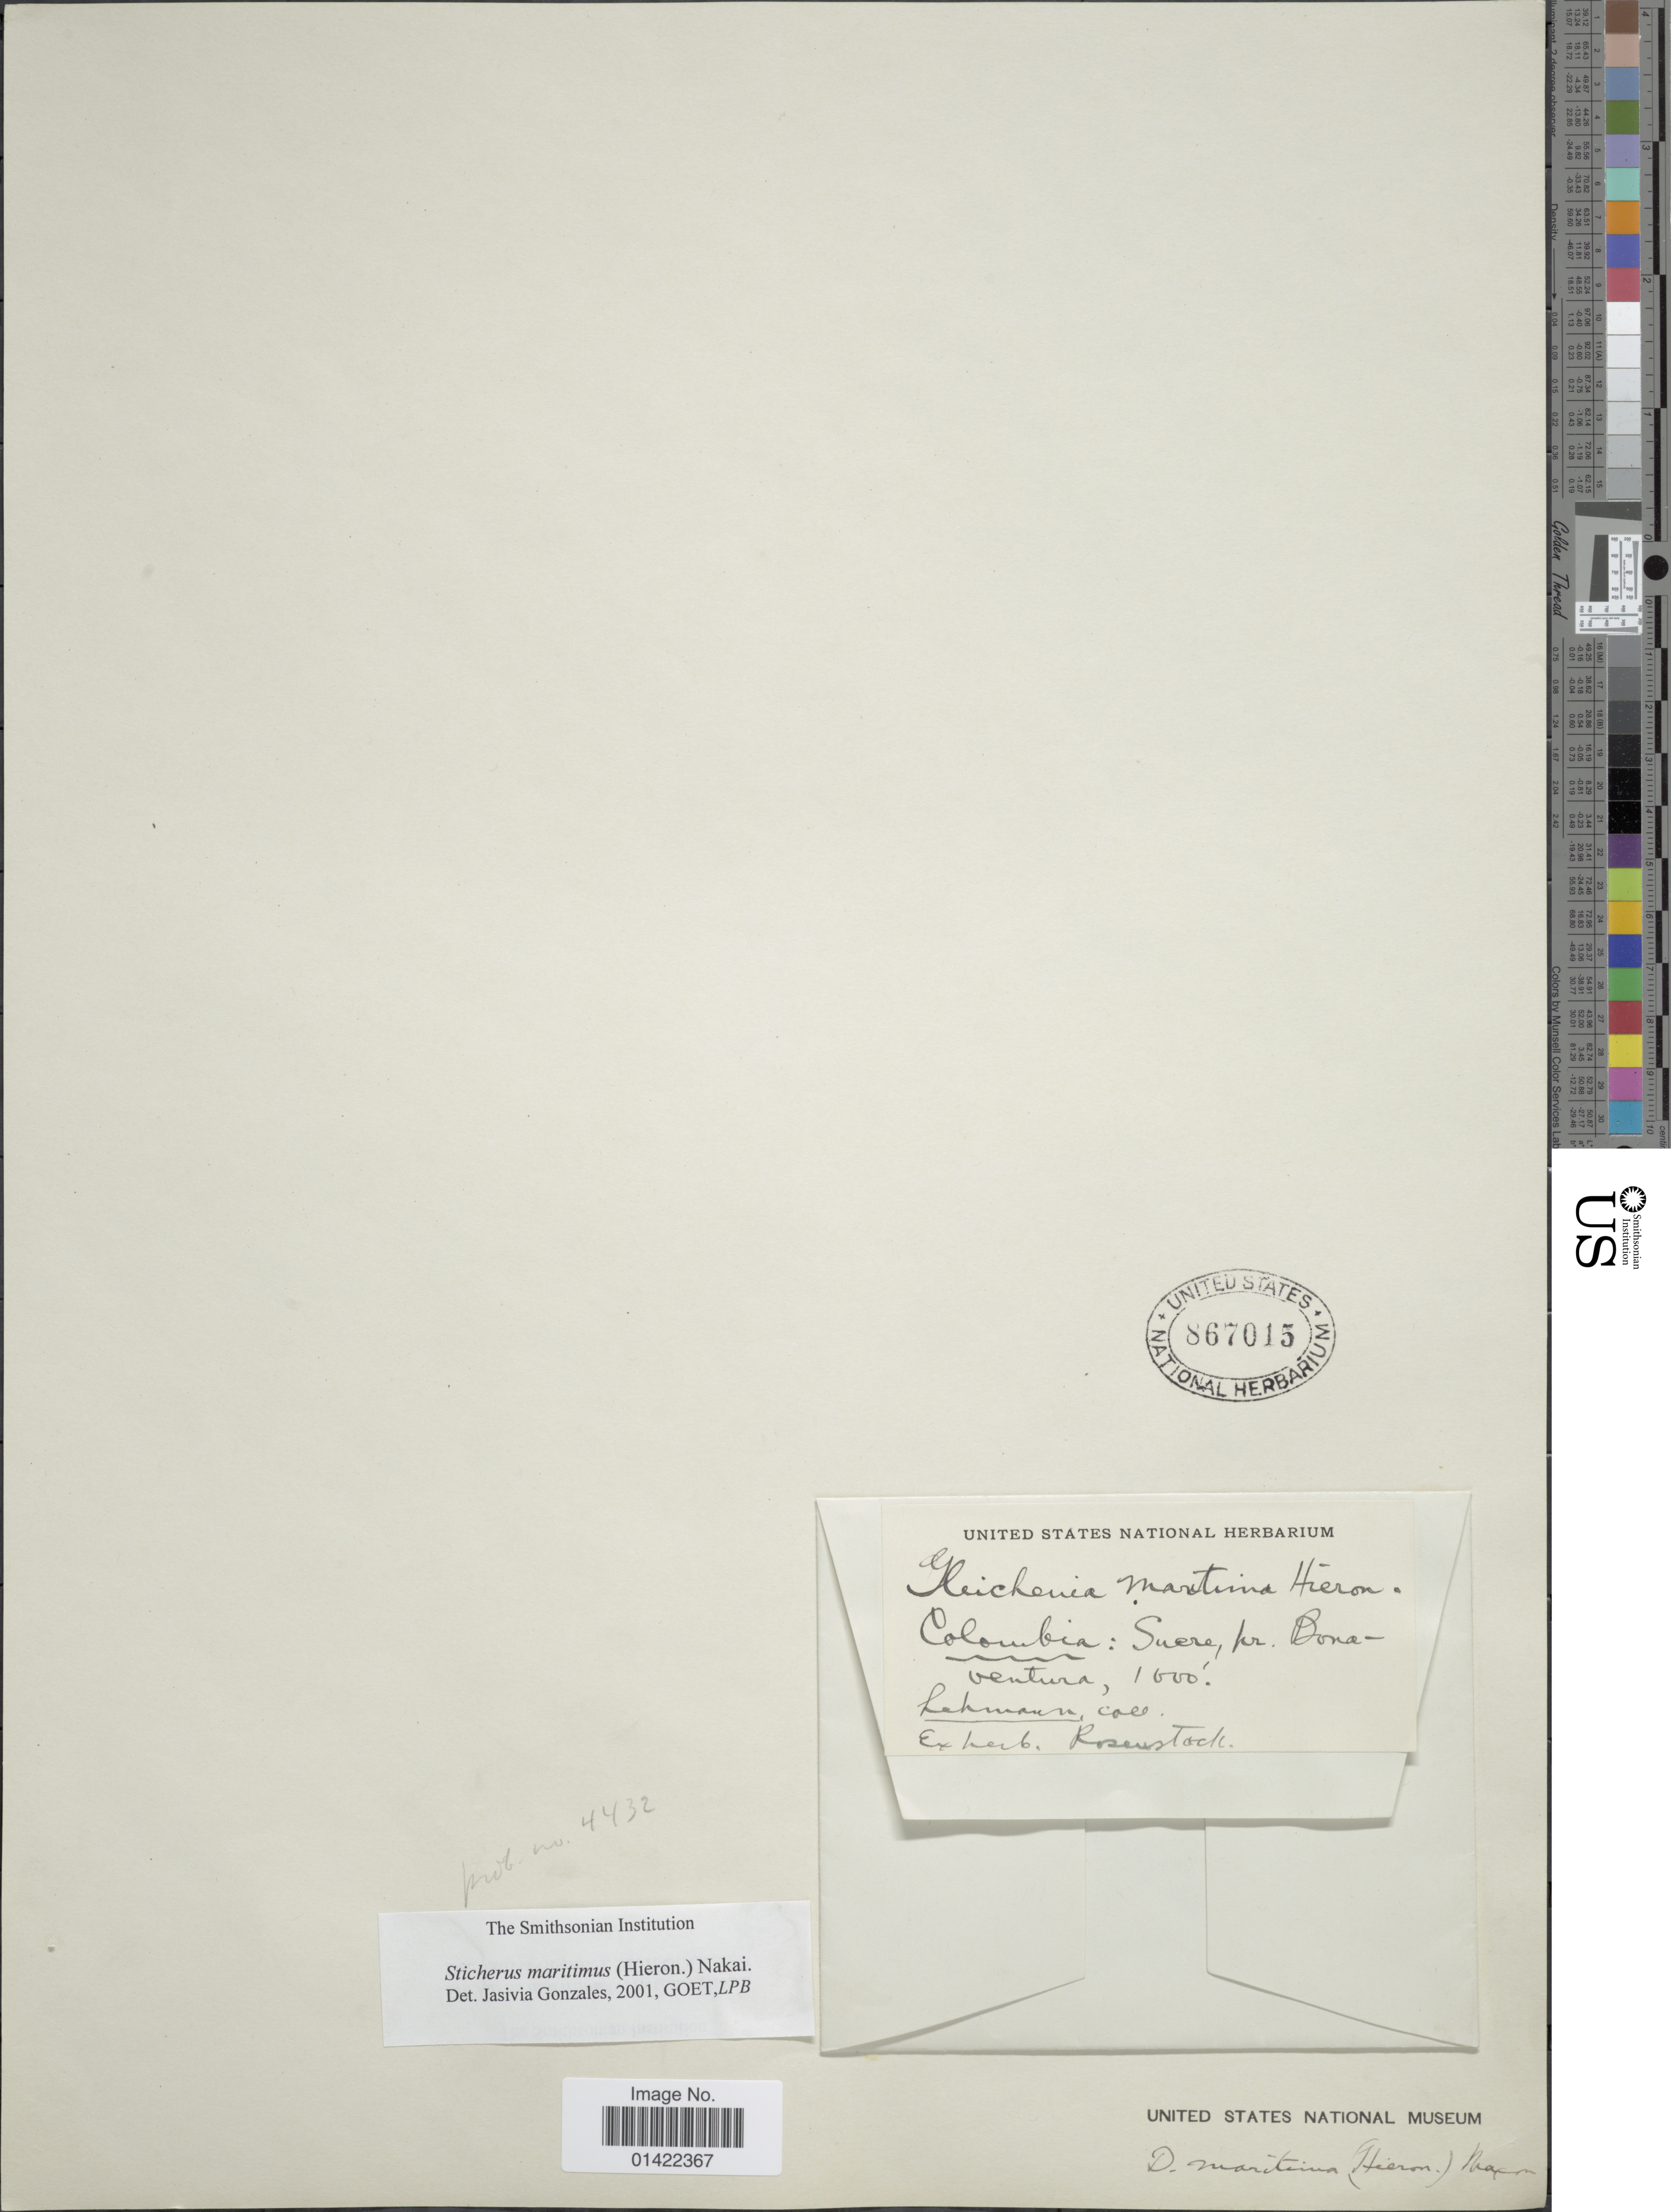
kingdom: Plantae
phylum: Tracheophyta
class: Polypodiopsida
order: Gleicheniales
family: Gleicheniaceae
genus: Sticherus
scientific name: Sticherus maritimus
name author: (Hieron.) Nakai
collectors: -. Lehmann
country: Colombia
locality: Sucre, pr. Buenaventura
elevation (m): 305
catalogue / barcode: US 867015